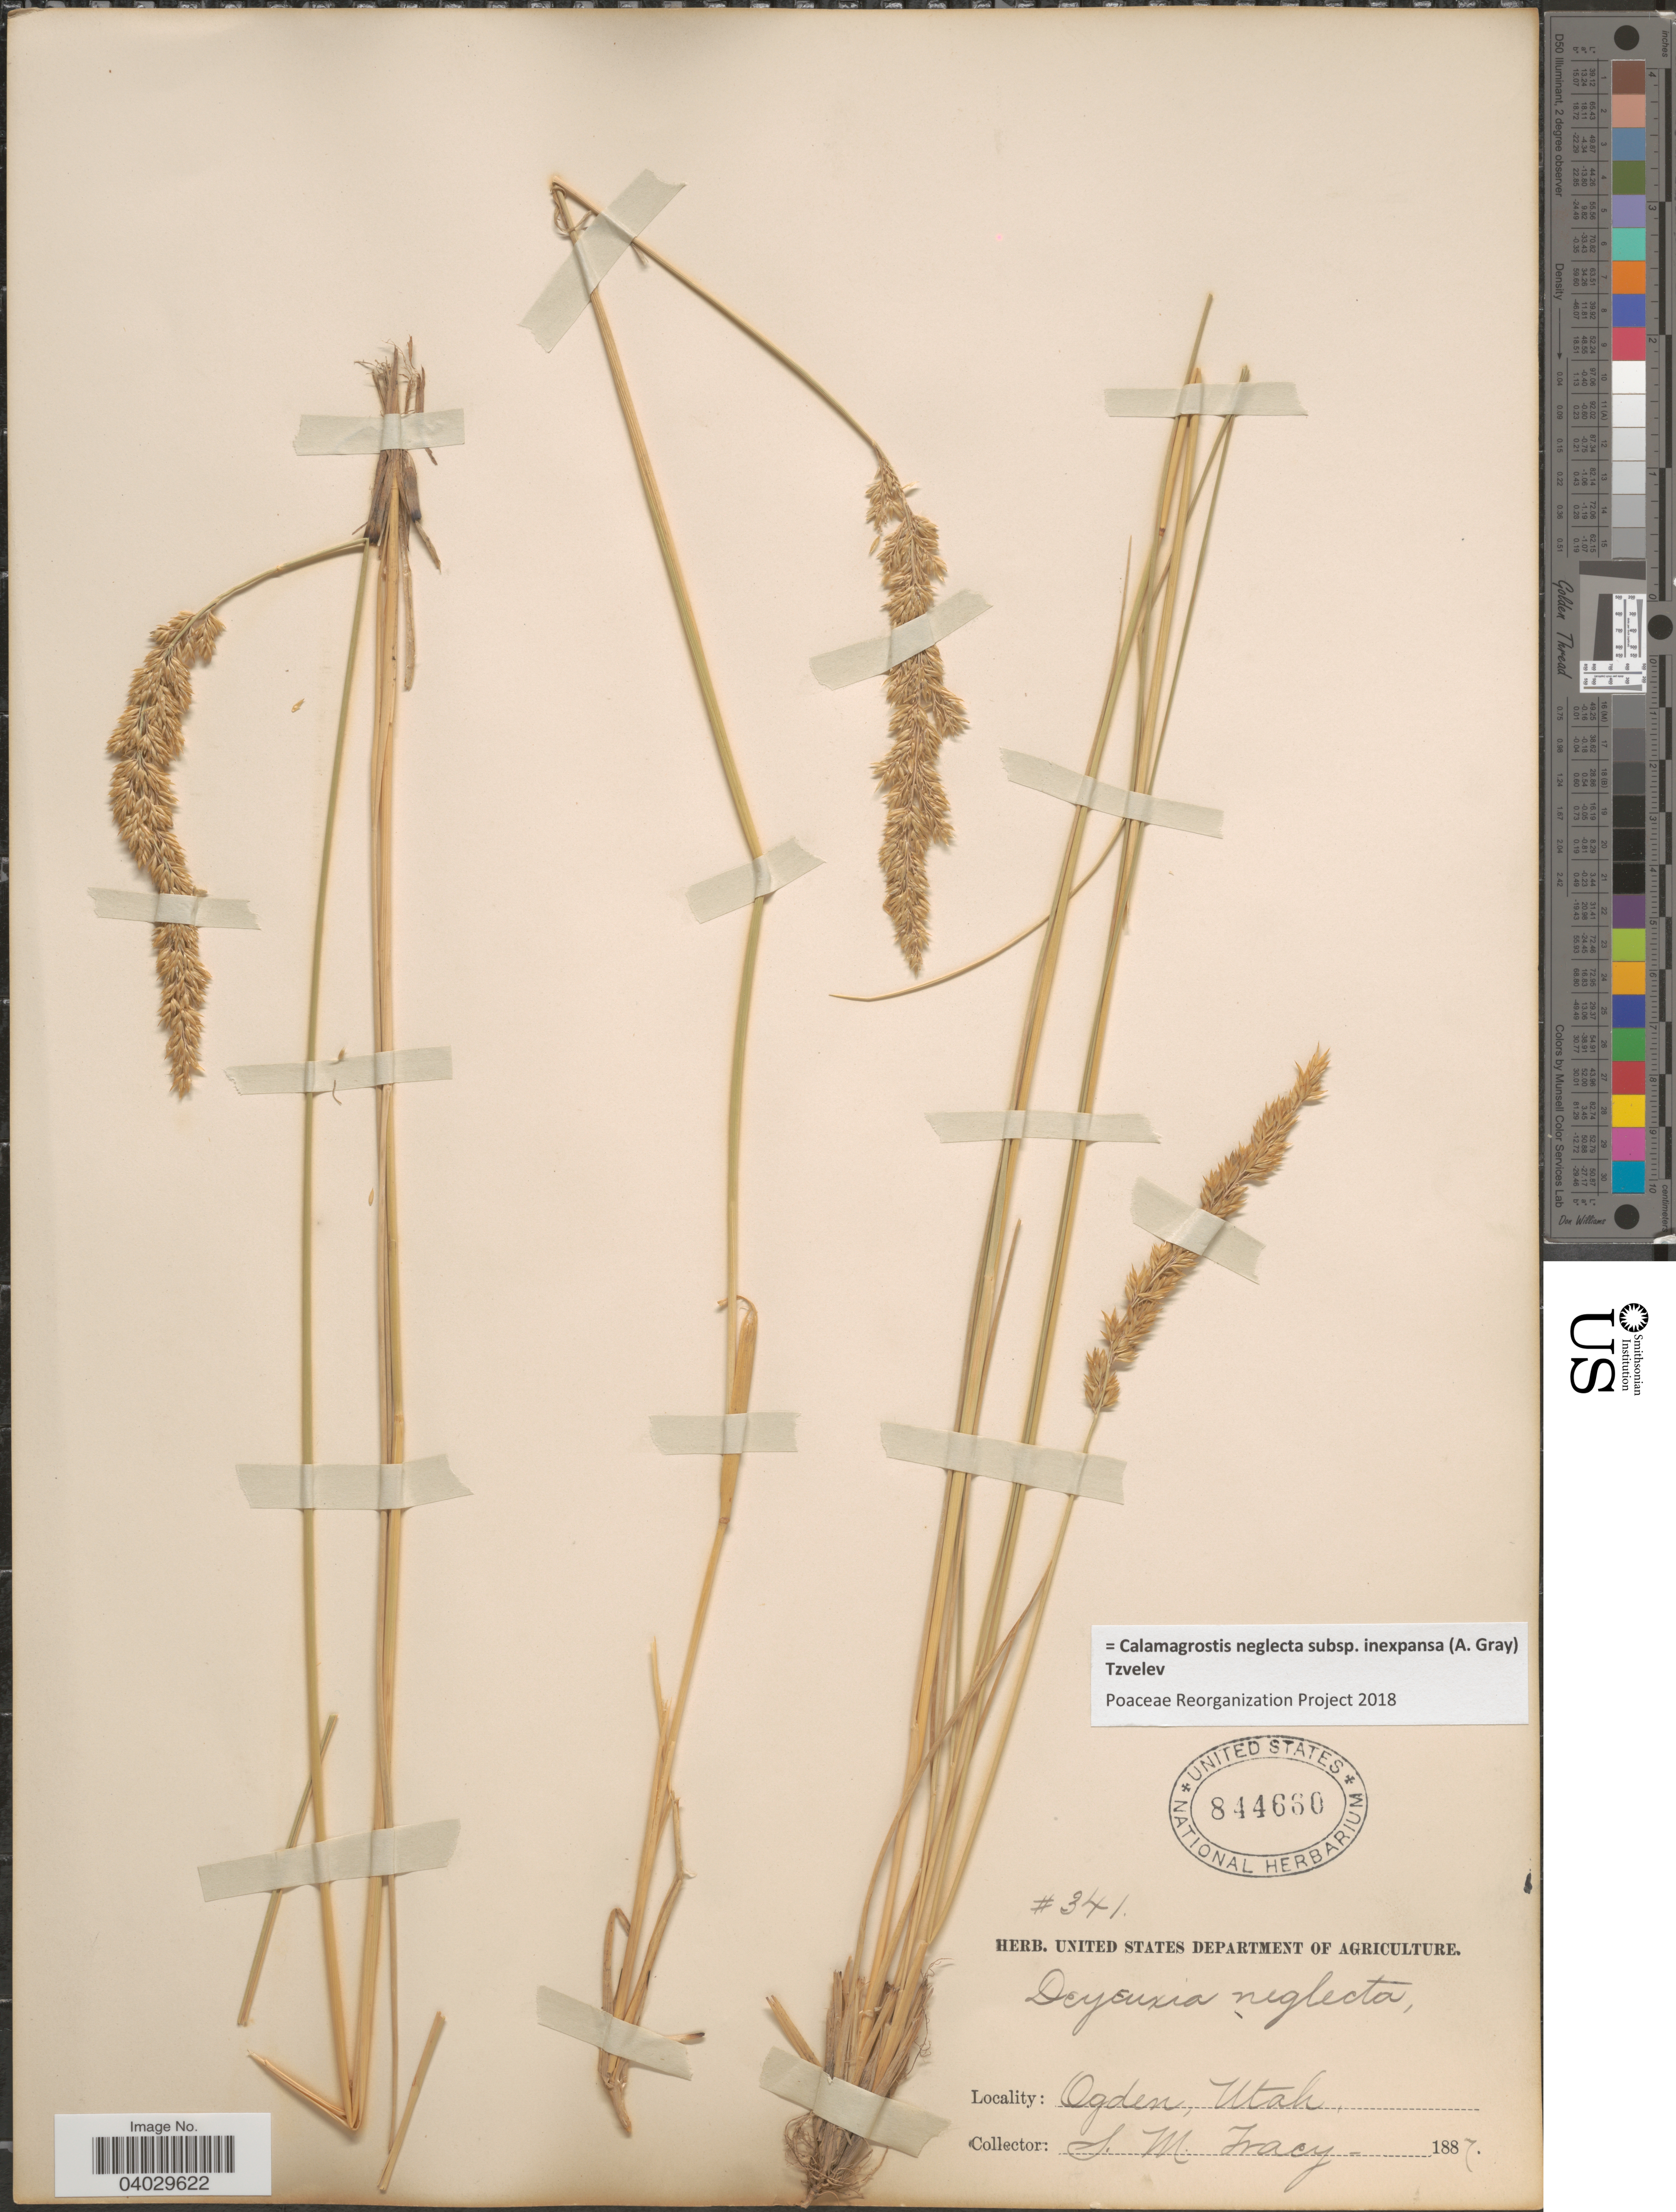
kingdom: Plantae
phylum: Tracheophyta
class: Liliopsida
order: Poales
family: Poaceae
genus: Calamagrostis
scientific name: Calamagrostis neglecta subsp. inexpansa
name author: (A. Gray) Tzvelev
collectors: S. M. Tracy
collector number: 341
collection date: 1887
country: United States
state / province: Utah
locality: Ogden.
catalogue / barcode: US 844660